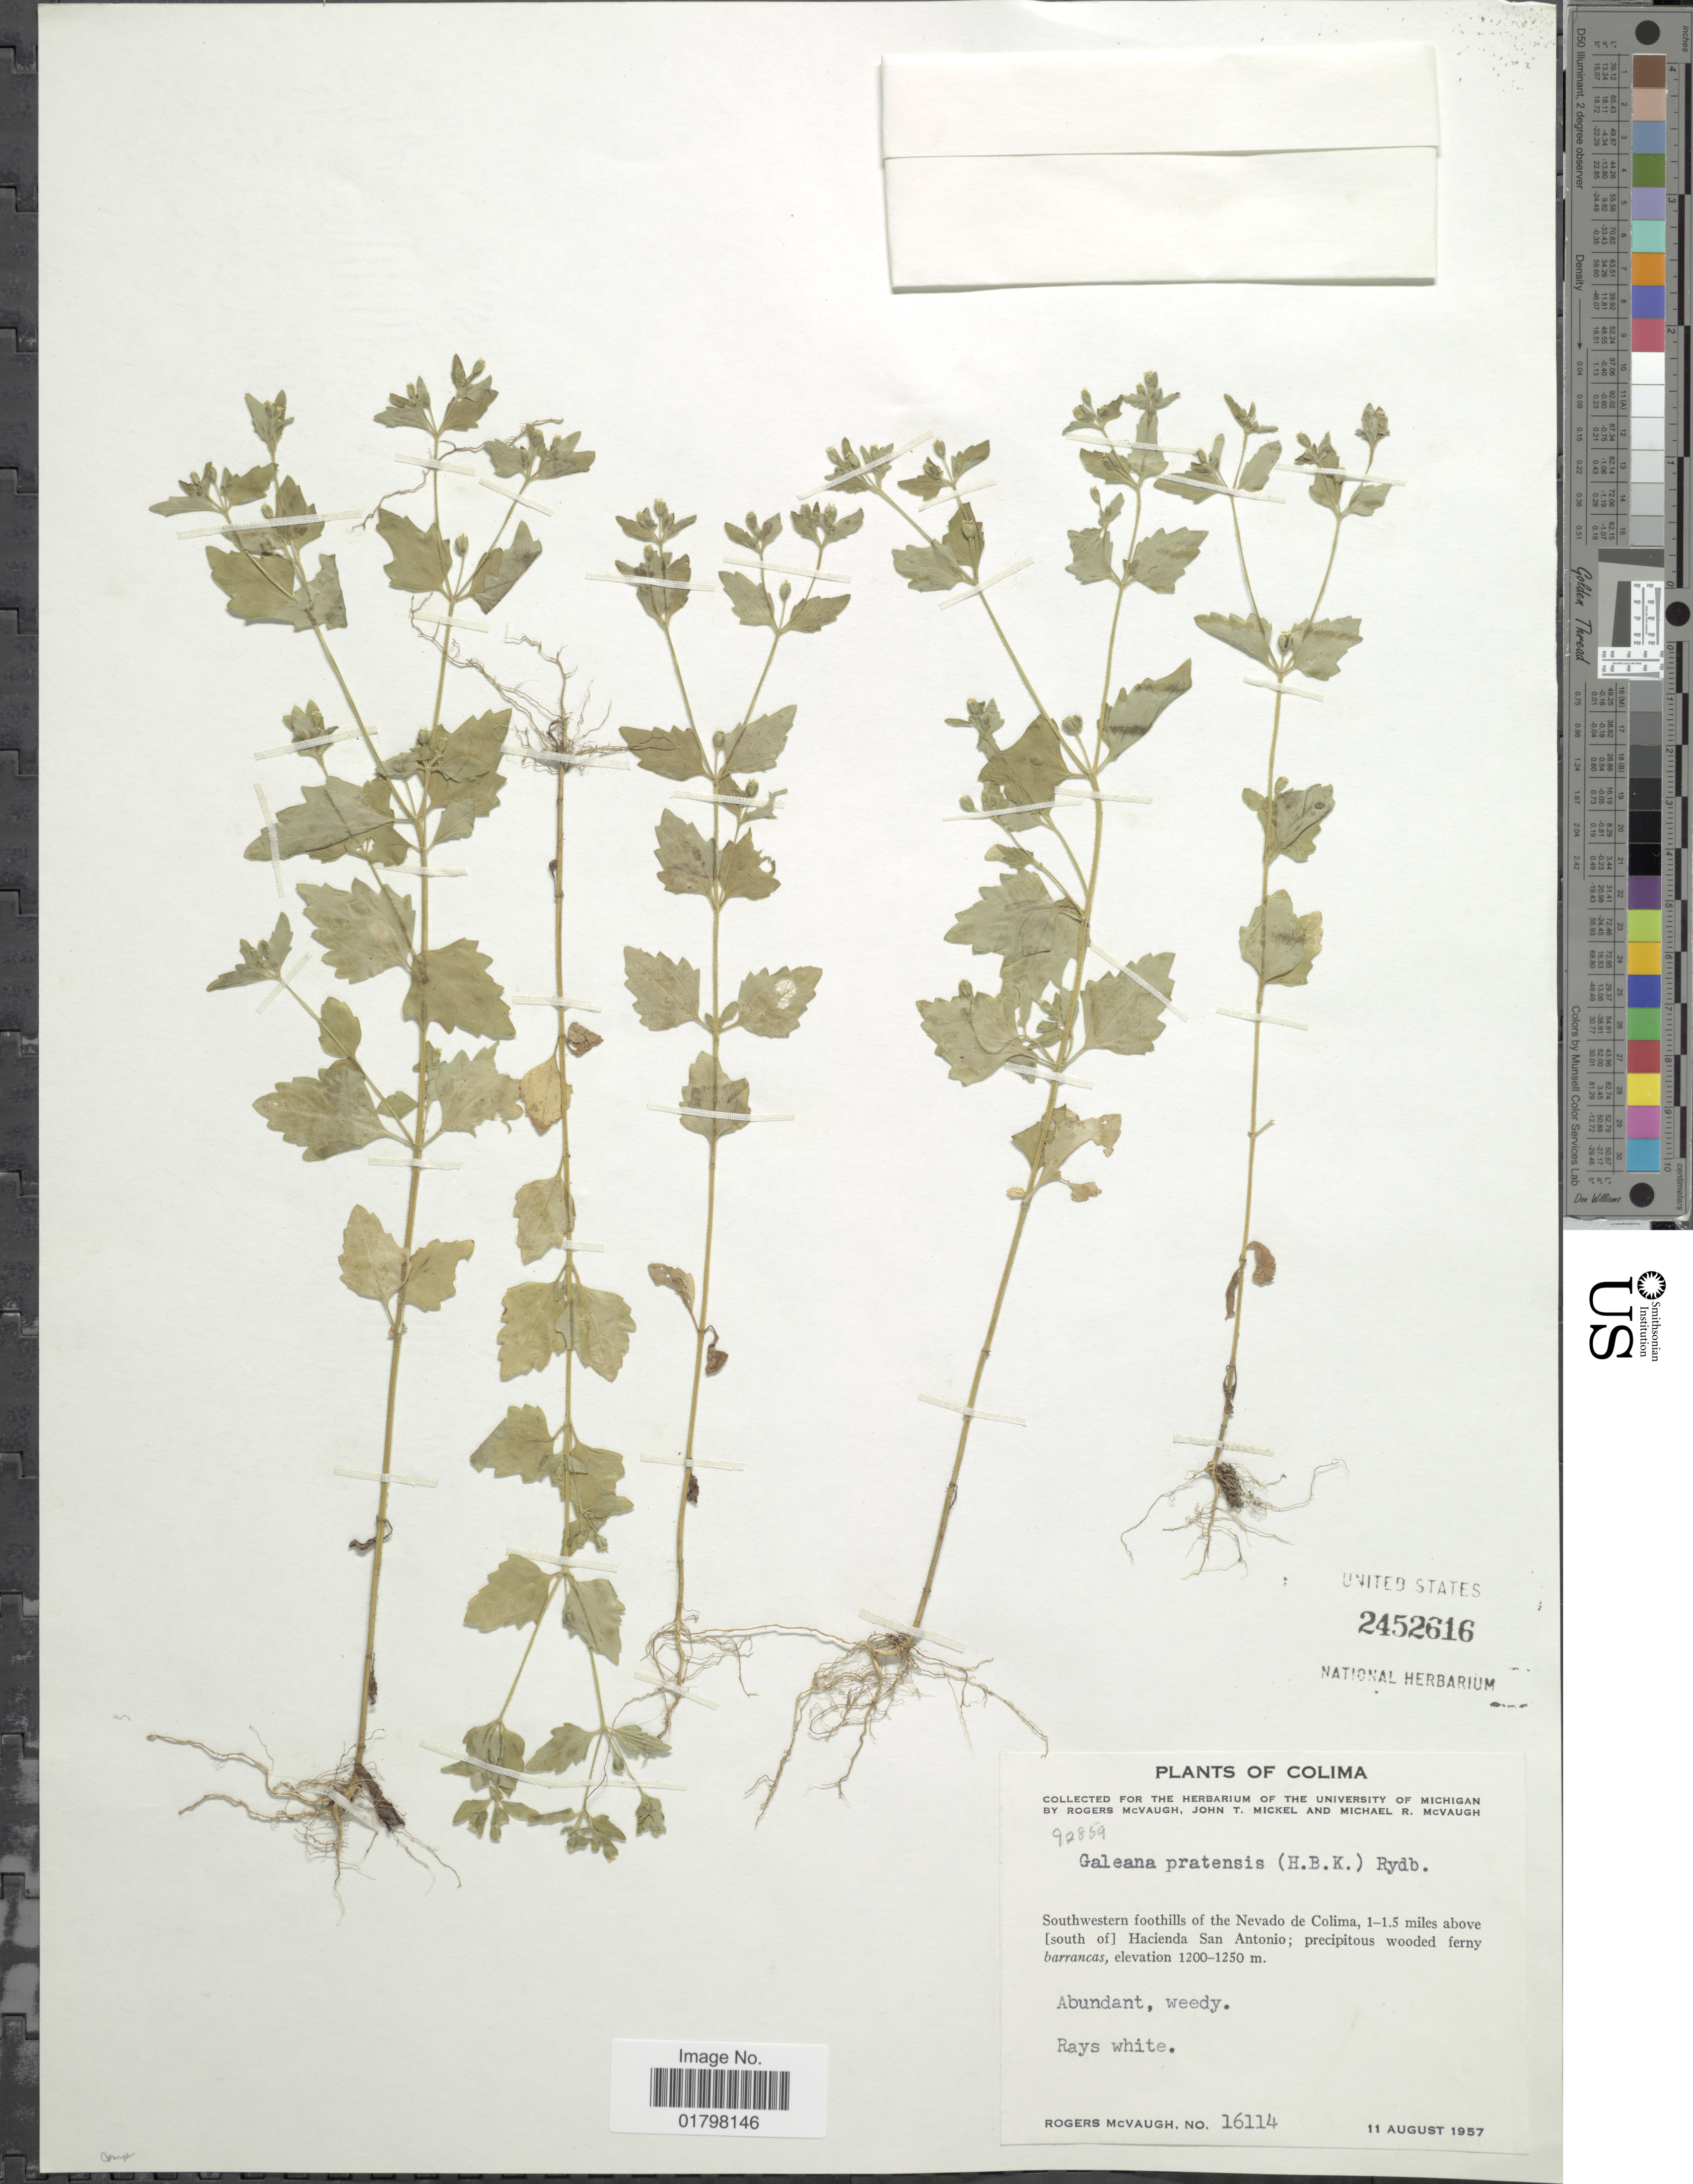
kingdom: Plantae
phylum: Tracheophyta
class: Magnoliopsida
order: Asterales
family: Asteraceae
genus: Galeana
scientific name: Galeana pratensis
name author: (Kunth) Rydb.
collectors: R. McVaugh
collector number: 16114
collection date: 1957-08-11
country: Mexico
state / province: Colima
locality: Southwestern foothills of the Nevado de Colima, 1-1.5 miles above [south of] Hacienda San Antonio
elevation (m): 1200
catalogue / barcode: US 2452616